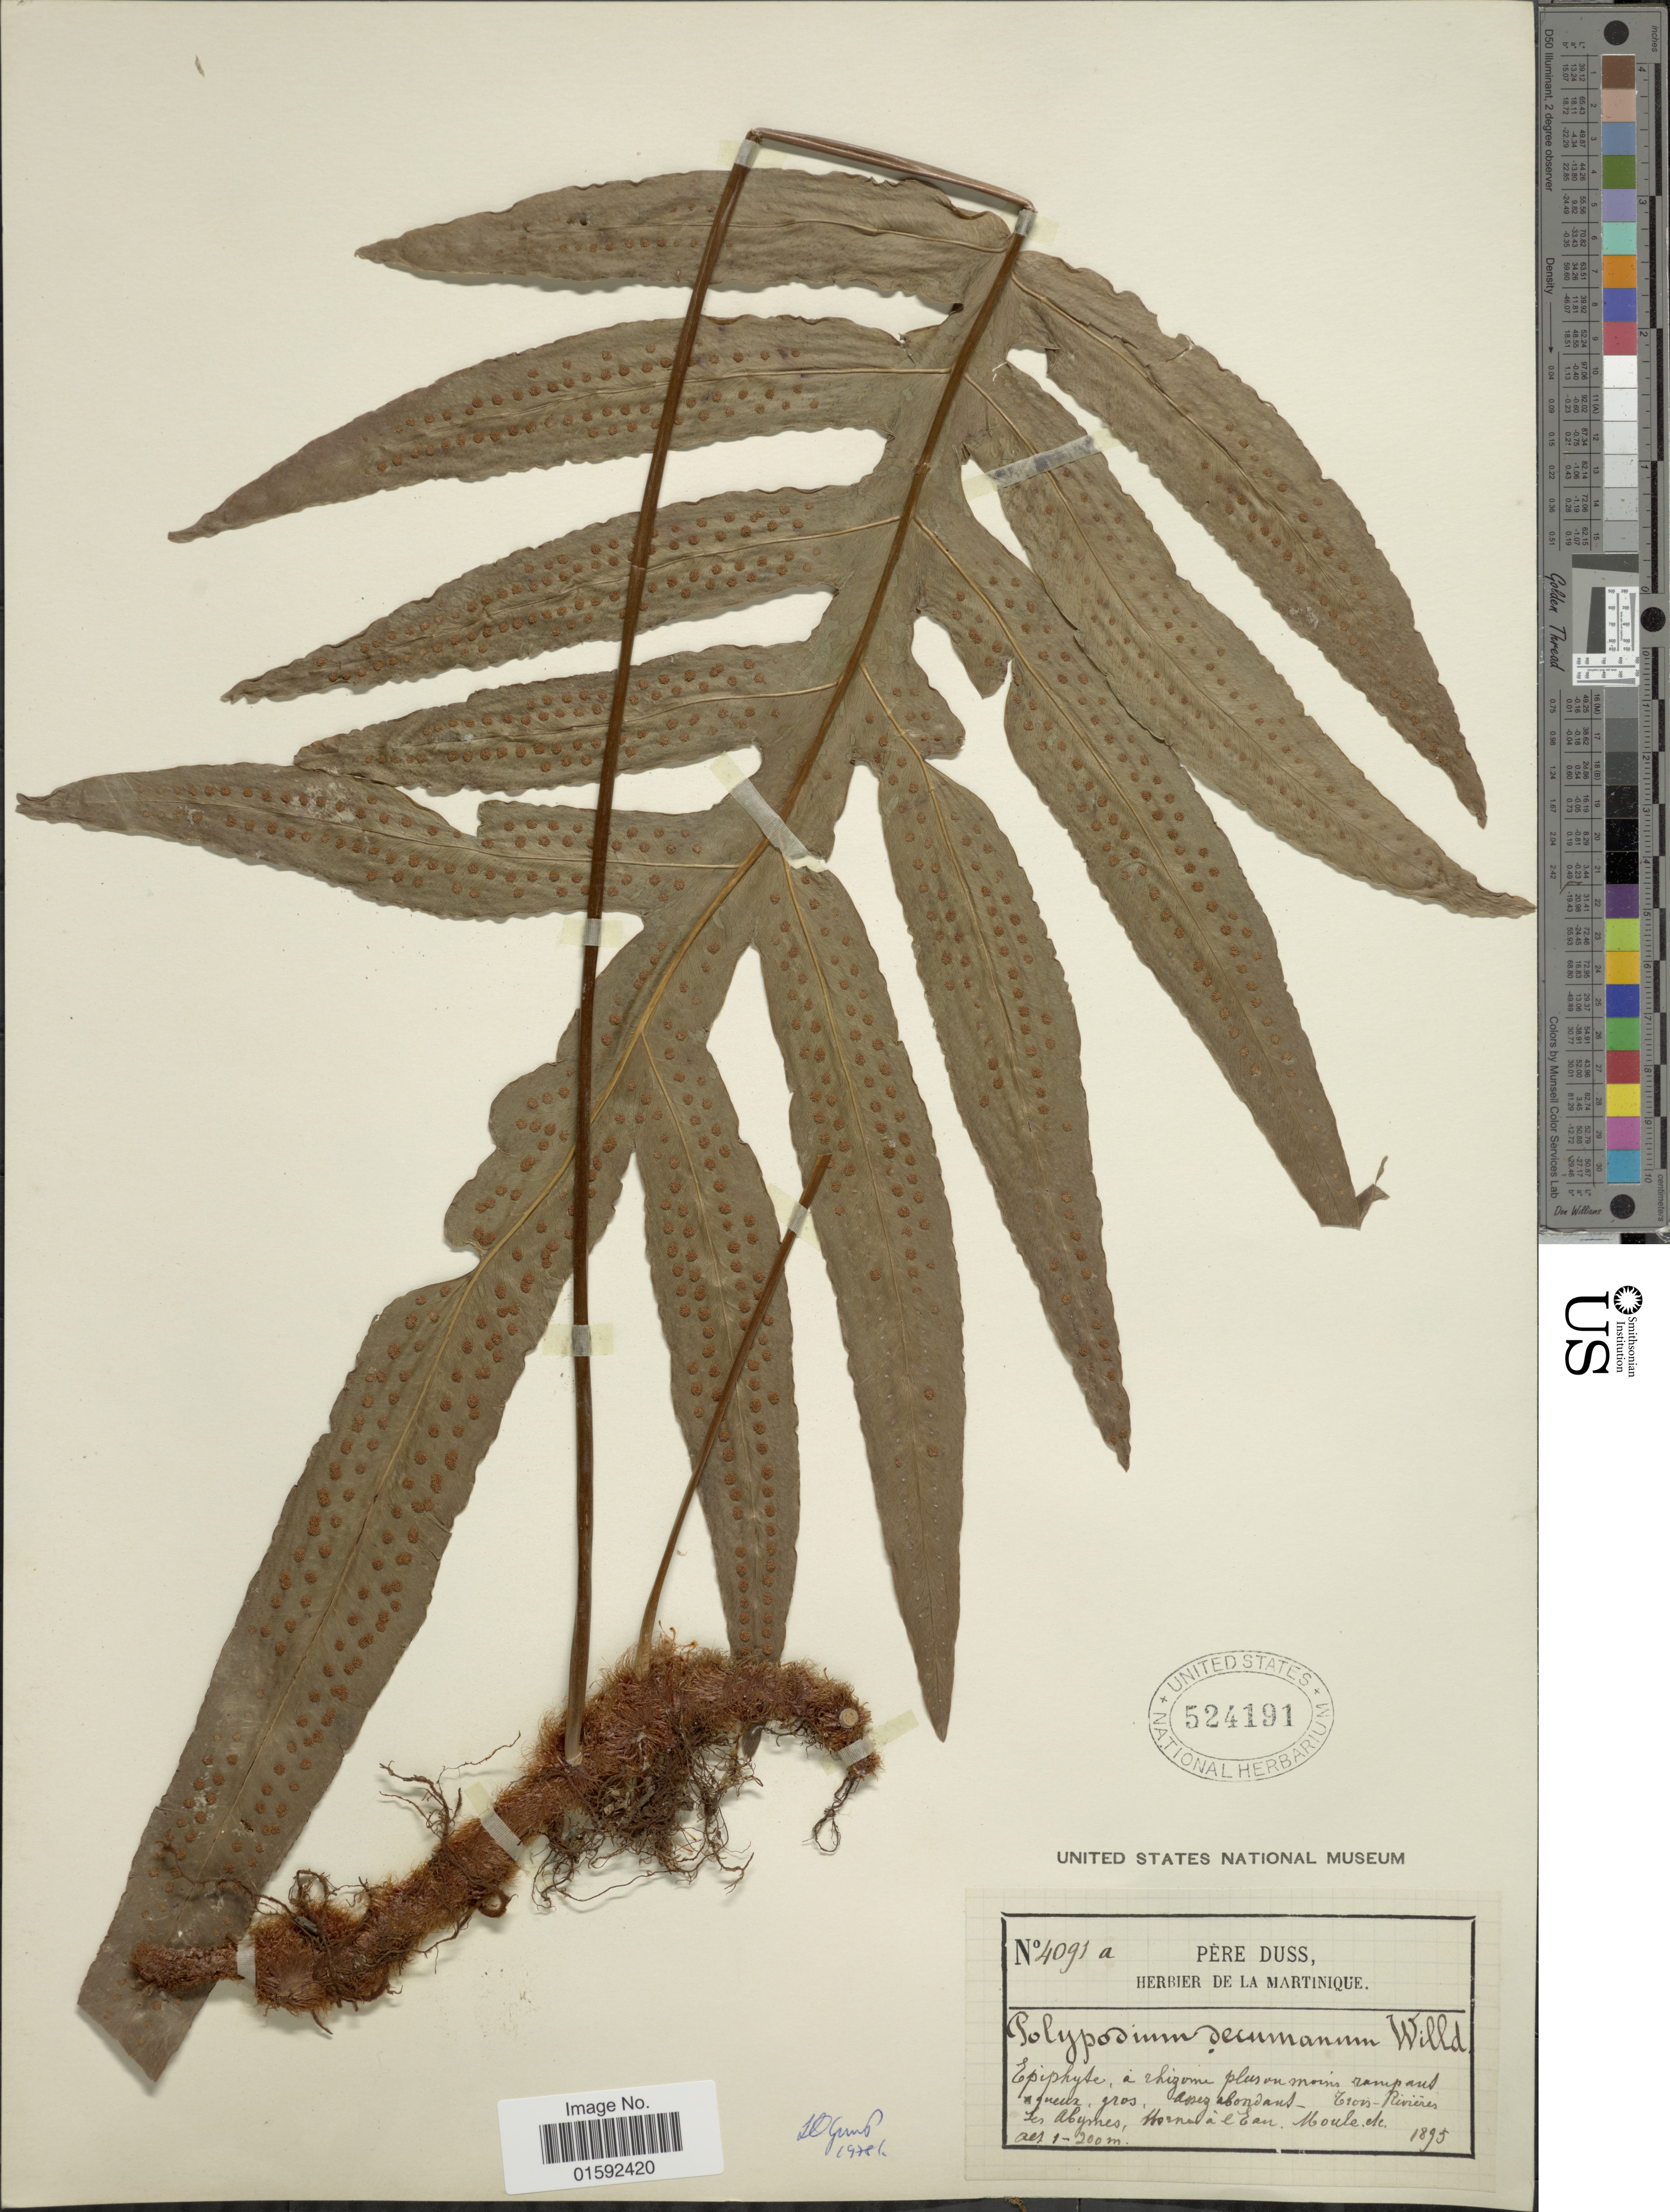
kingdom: Plantae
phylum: Tracheophyta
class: Polypodiopsida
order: Polypodiales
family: Polypodiaceae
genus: Phlebodium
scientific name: Phlebodium aureum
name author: (L.) J. Sm.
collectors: Père Duss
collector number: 4091a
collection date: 1895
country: Guadeloupe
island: Leeward Is.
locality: Trois Rivieres, Les Abymes, Morne a l'Eau, Moule etc.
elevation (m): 100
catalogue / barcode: US 524191